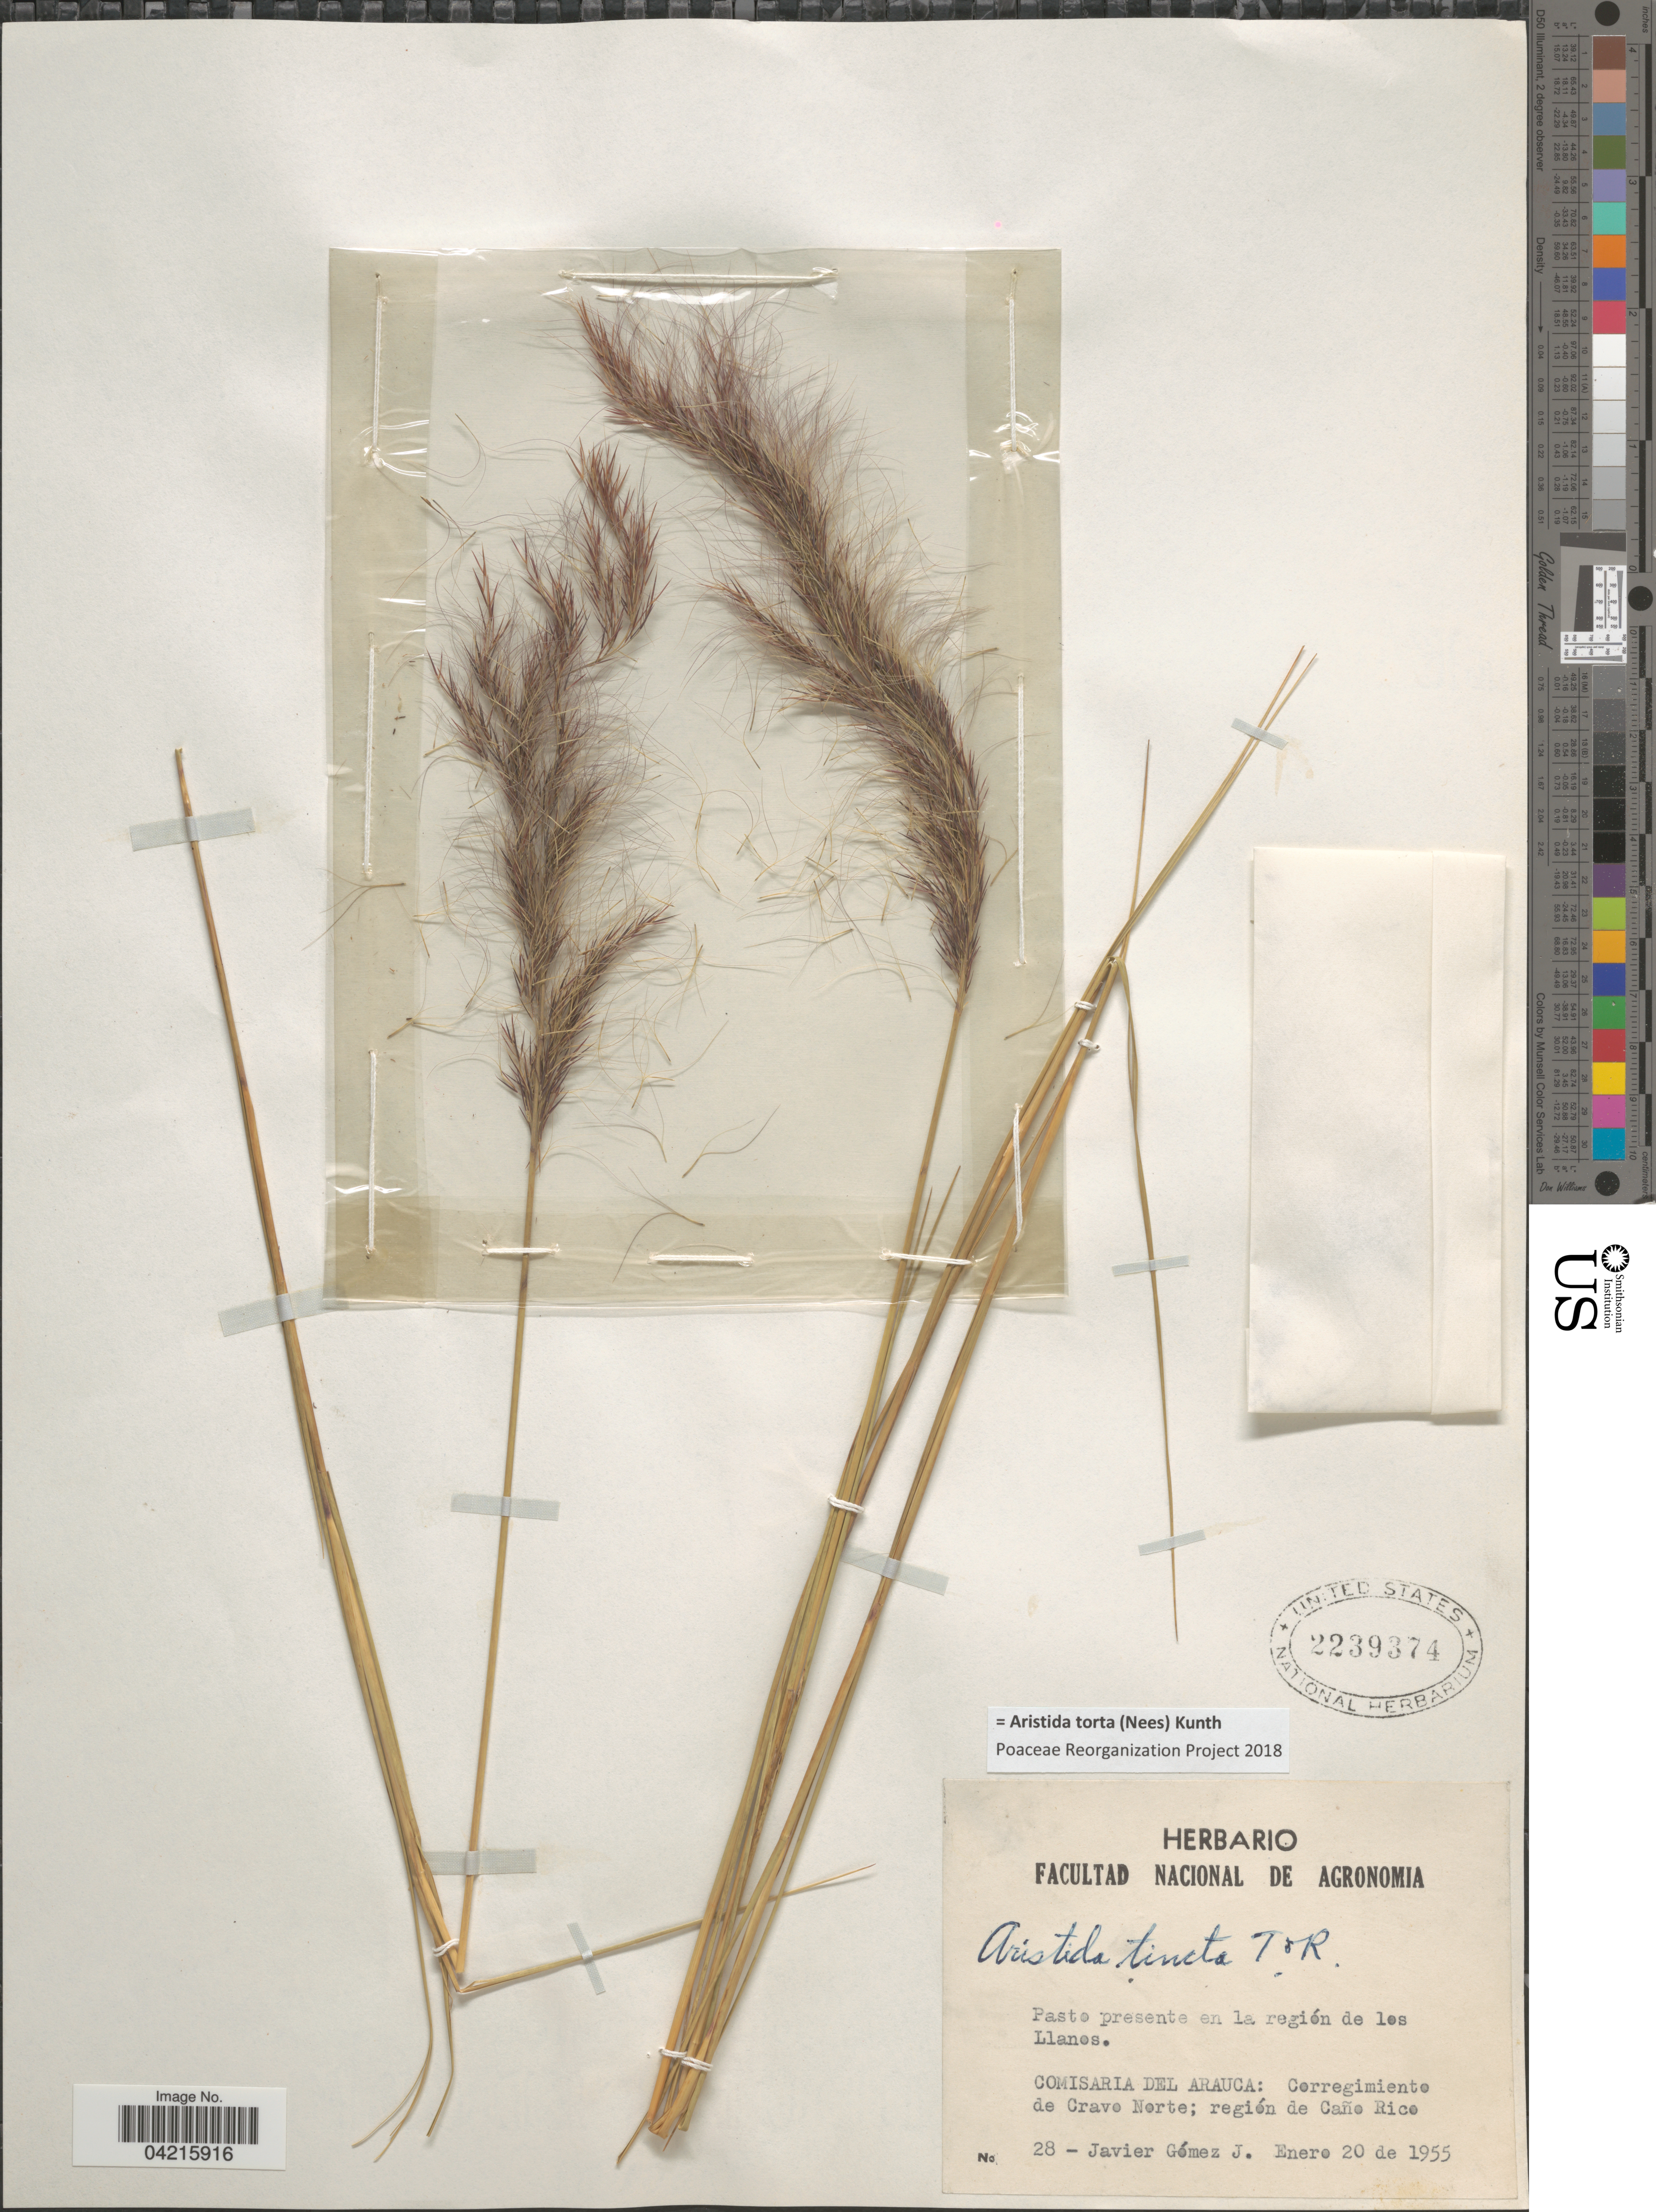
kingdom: Plantae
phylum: Tracheophyta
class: Liliopsida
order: Poales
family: Poaceae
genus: Aristida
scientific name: Aristida torta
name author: (Nees) Kunth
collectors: G. Javier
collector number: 28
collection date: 1955-01-20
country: Colombia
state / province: Arauca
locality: Pasto presente en la región de los Llanos. Comisaria del Arauca: Corregimiento de Cravo Norte; región de Caño Rico.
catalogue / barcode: US 2239374